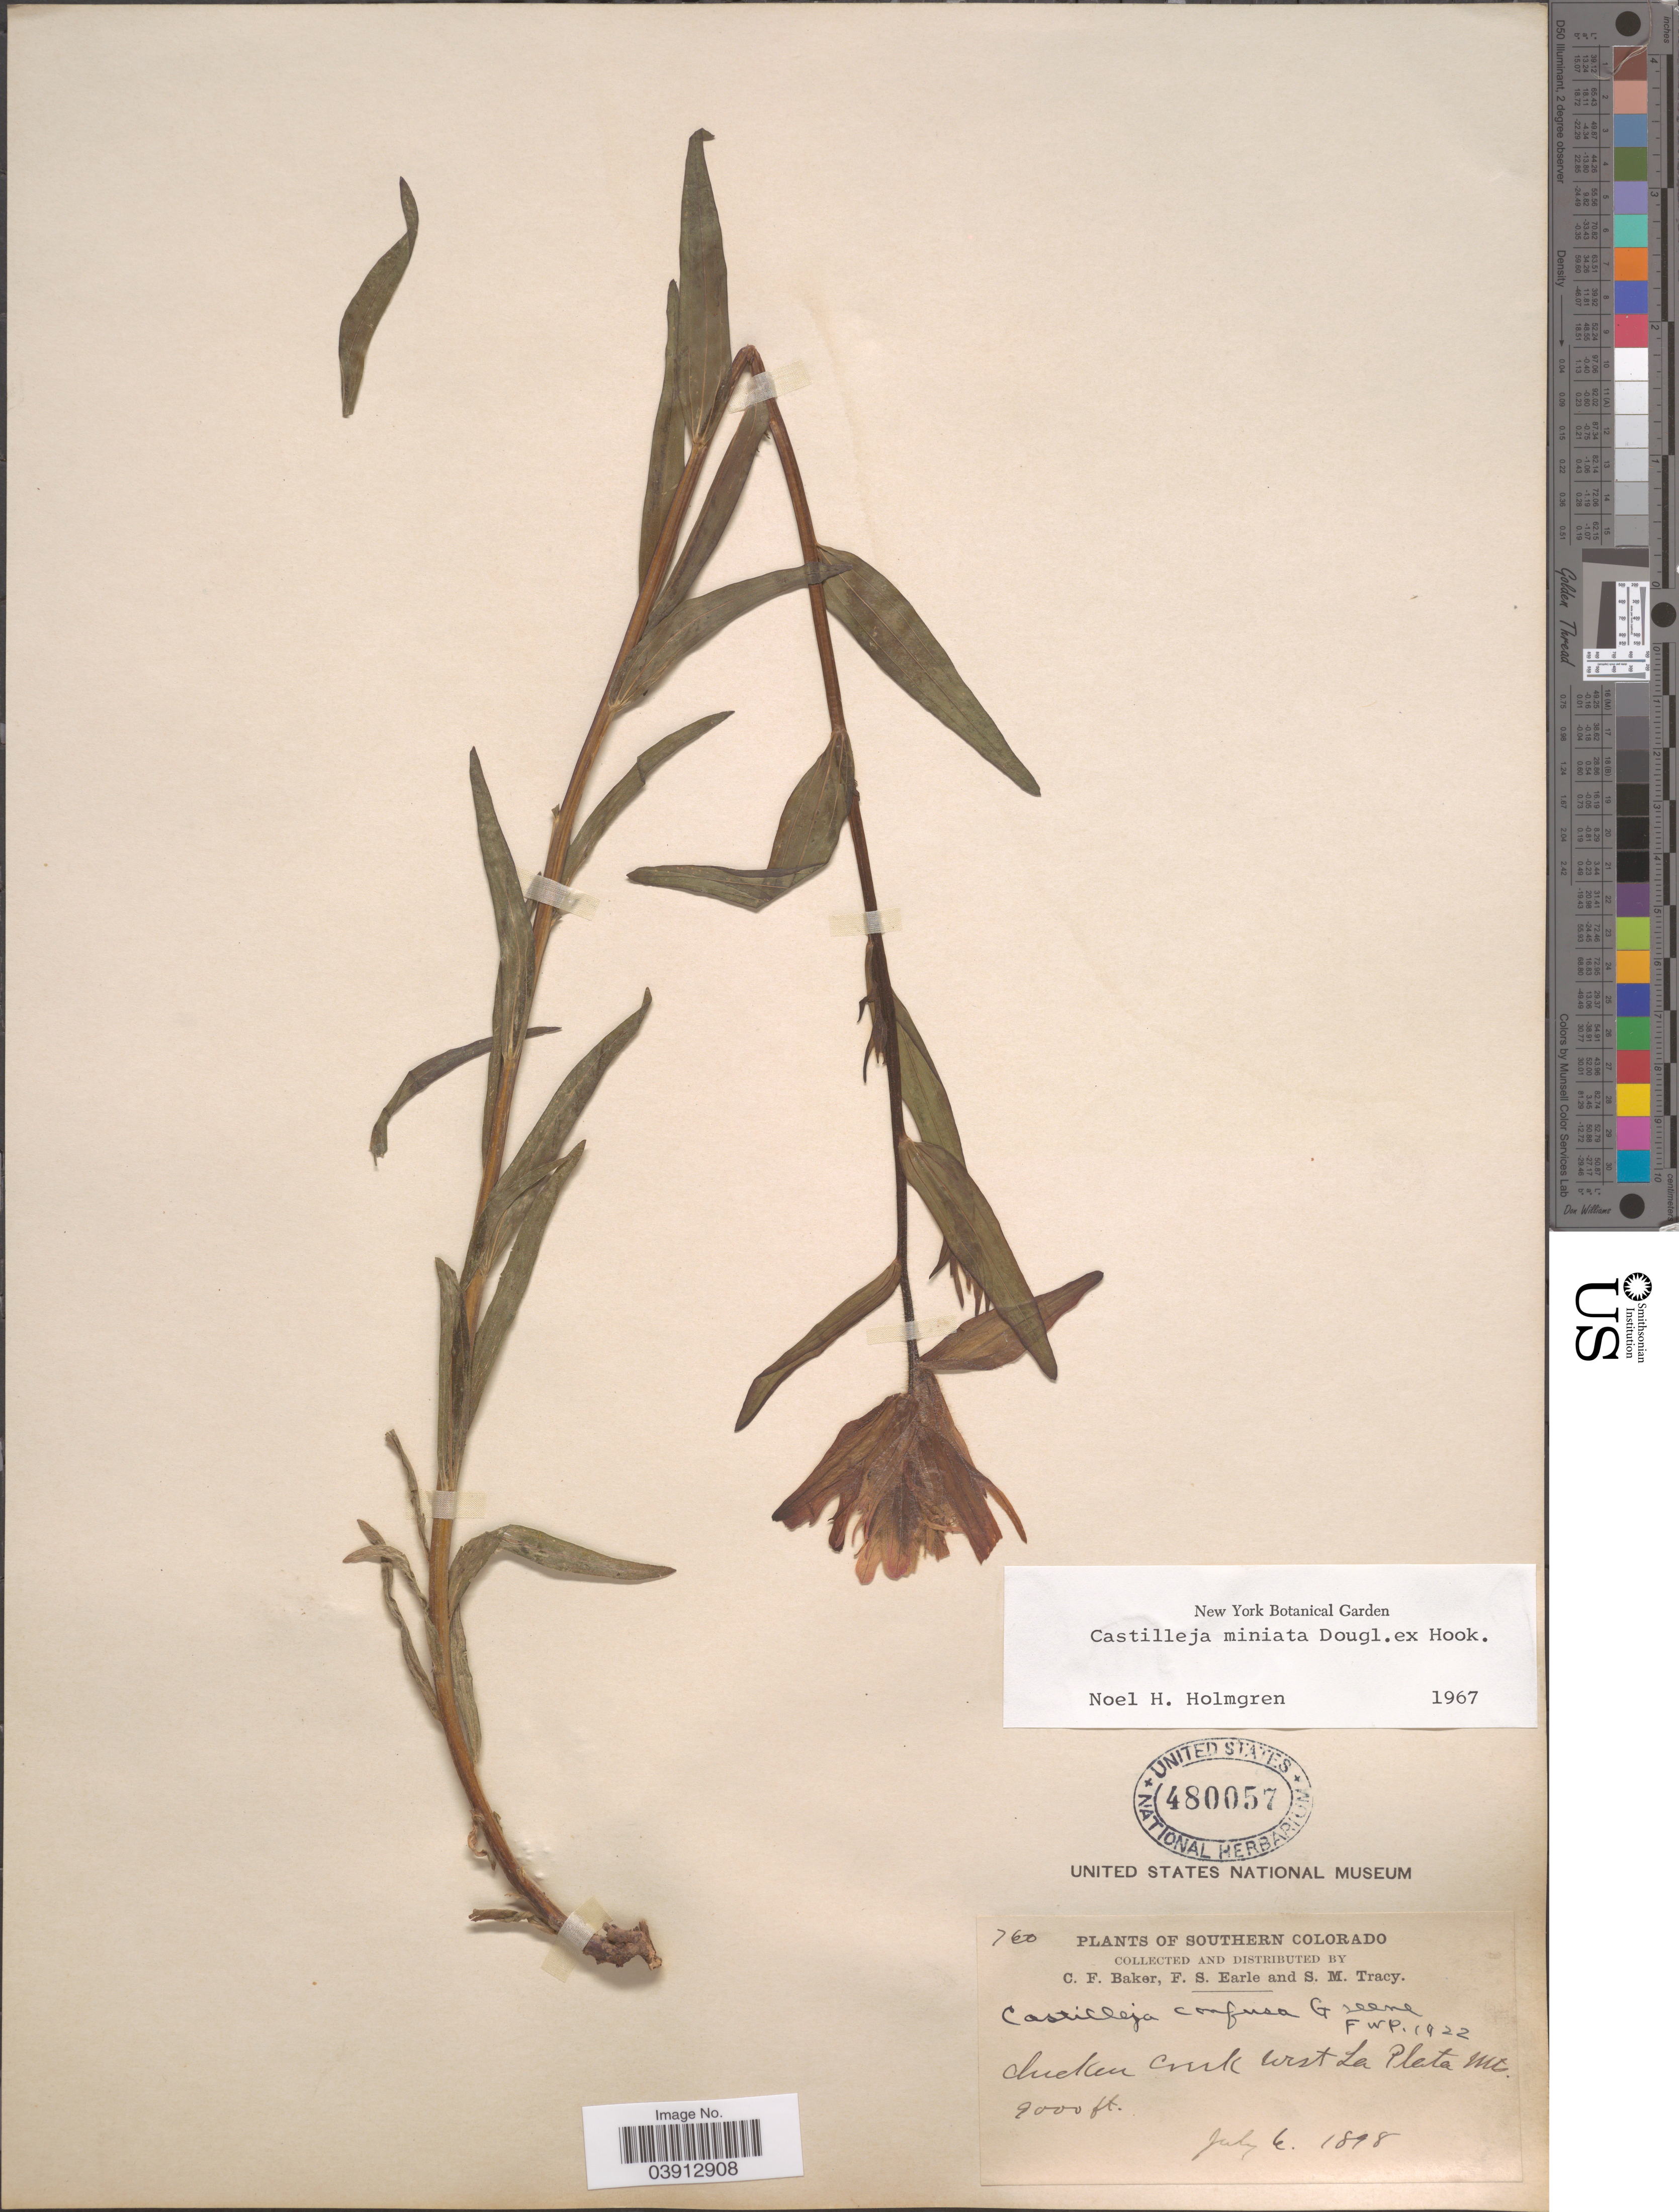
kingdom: Plantae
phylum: Tracheophyta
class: Magnoliopsida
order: Lamiales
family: Orobanchaceae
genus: Castilleja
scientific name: Castilleja miniata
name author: Douglas ex Hook.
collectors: C. F. Baker, F. S. Earle & S. M. Tracy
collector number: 760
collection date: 1898-07-06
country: United States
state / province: Colorado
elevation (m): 2743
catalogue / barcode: US 480057